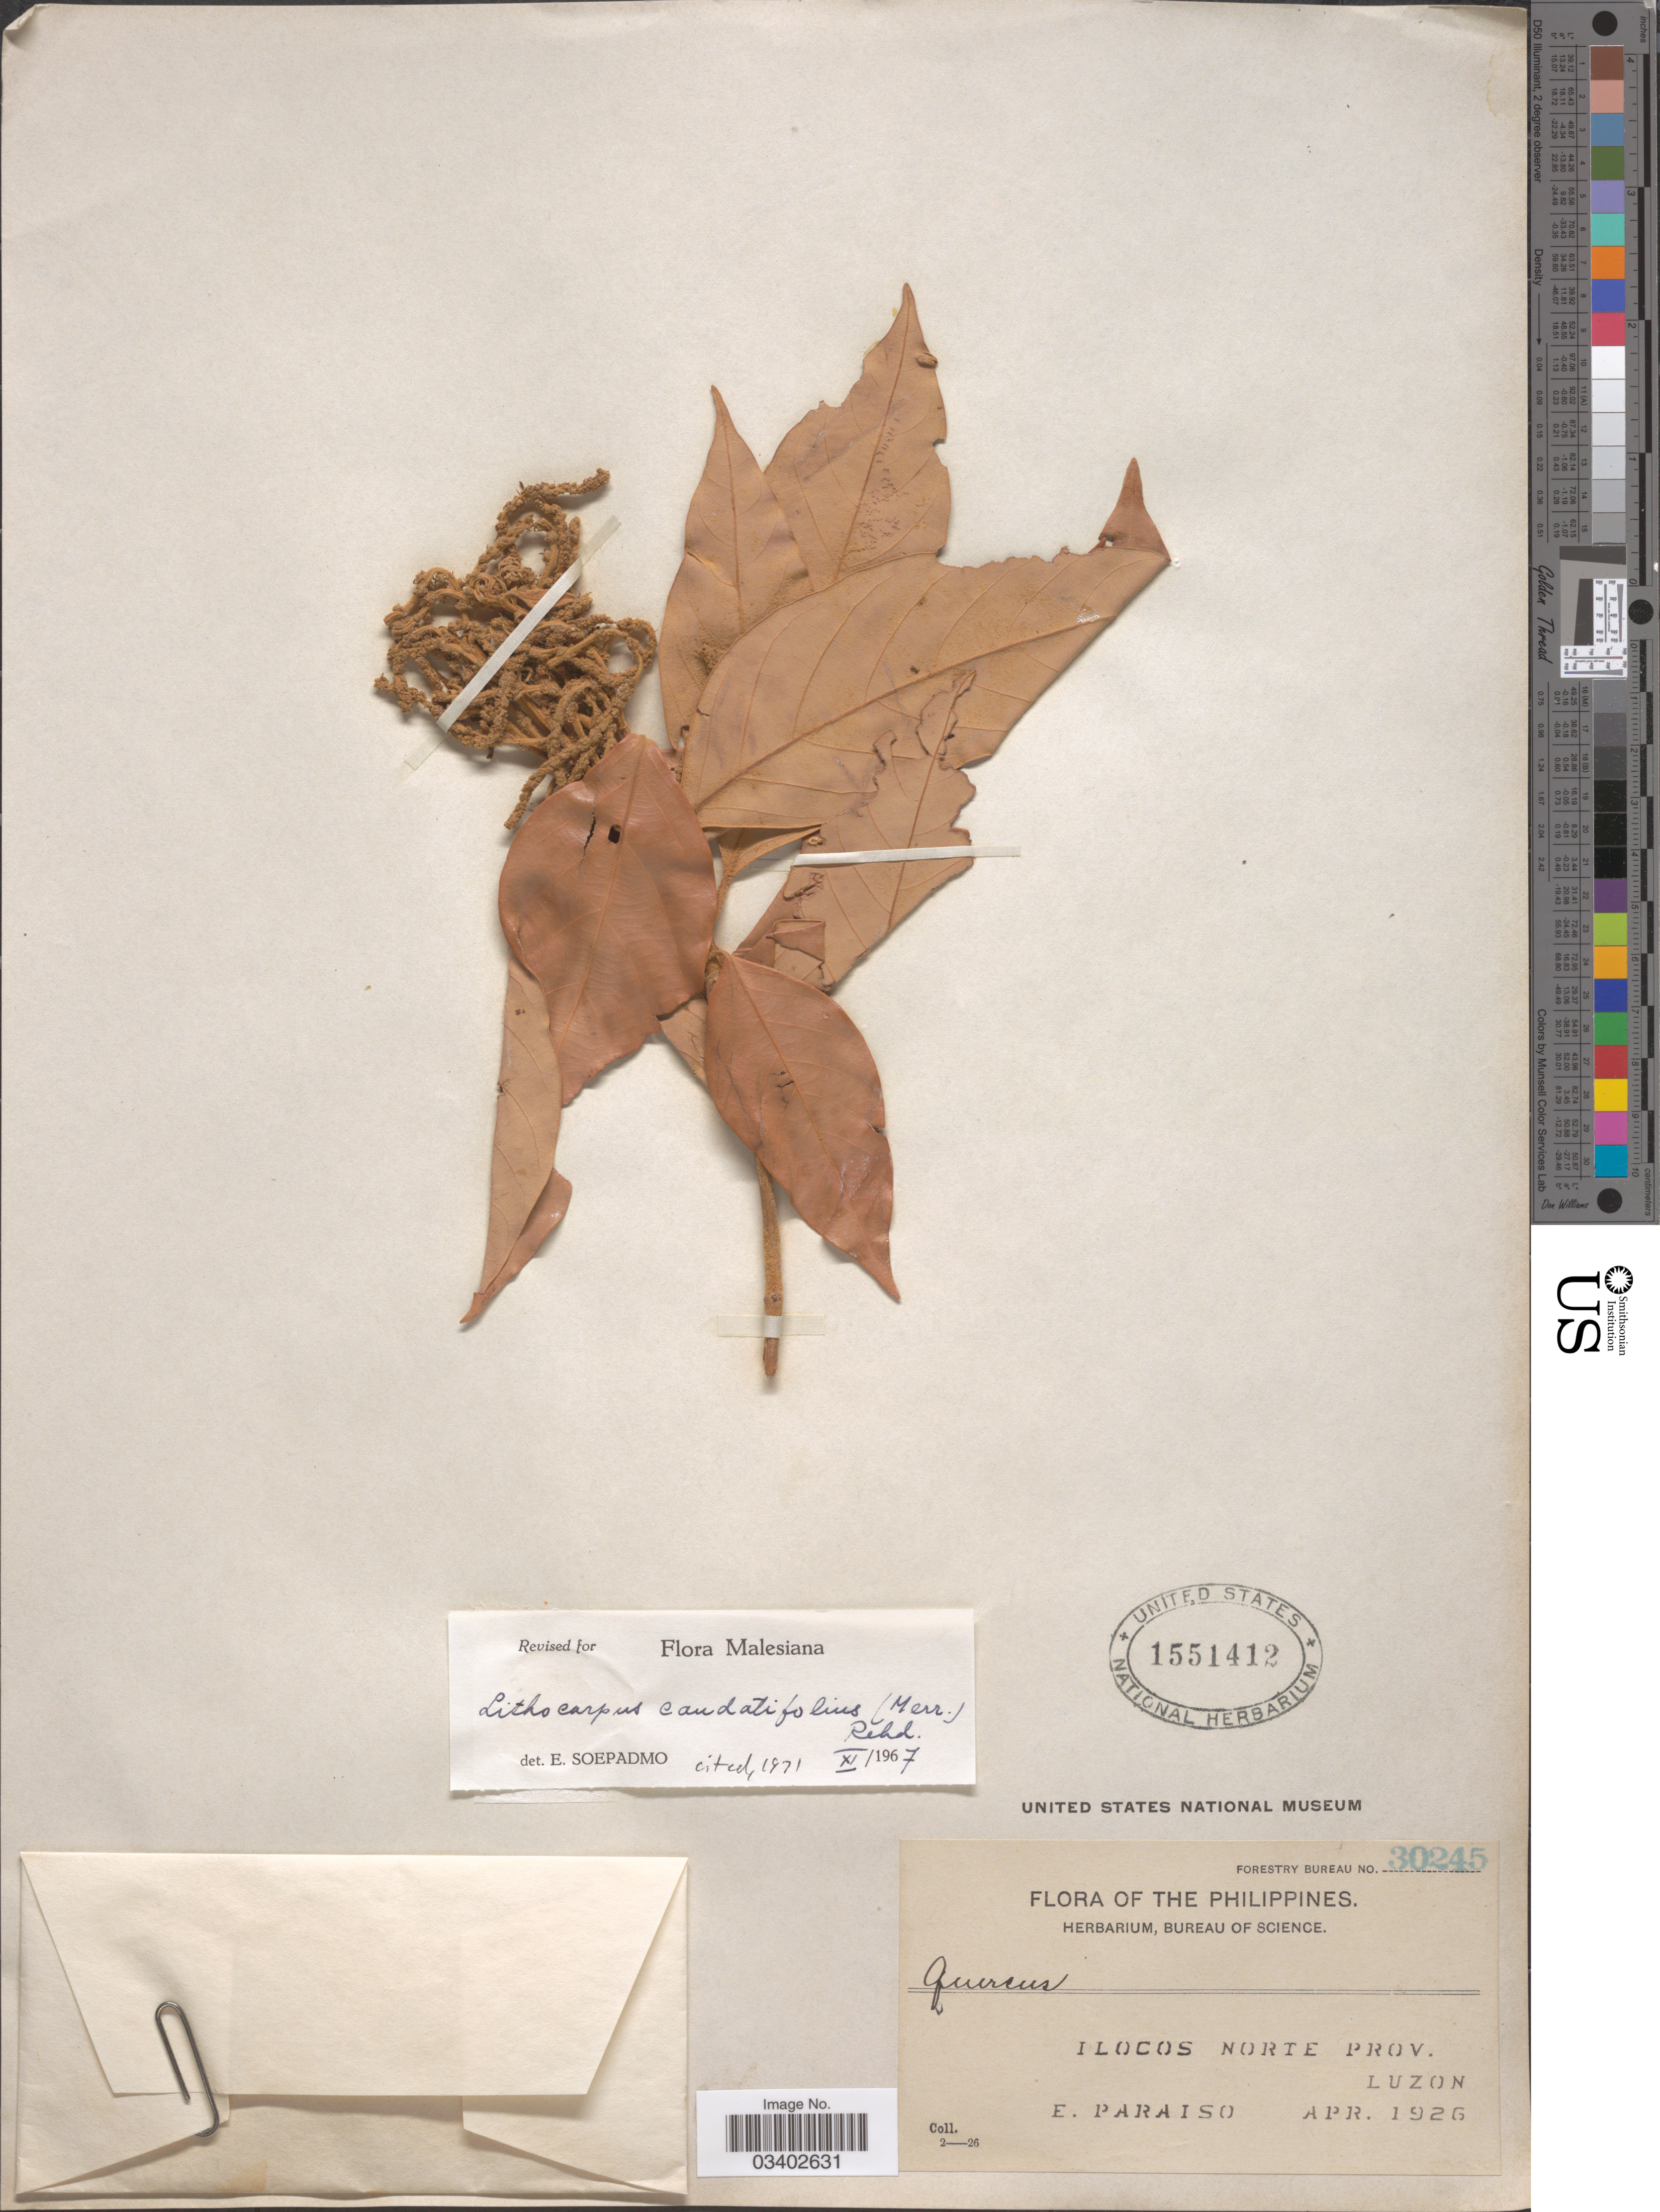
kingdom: Plantae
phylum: Tracheophyta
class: Magnoliopsida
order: Fagales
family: Fagaceae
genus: Lithocarpus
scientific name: Lithocarpus caudatifolius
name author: (Merr.) Rehder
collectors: E. Paraiso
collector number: Forestry Bureau 30245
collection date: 1926-04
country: Philippines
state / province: Ilocos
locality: Ilocos Norte Prov. Luzon.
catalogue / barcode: US 1551412